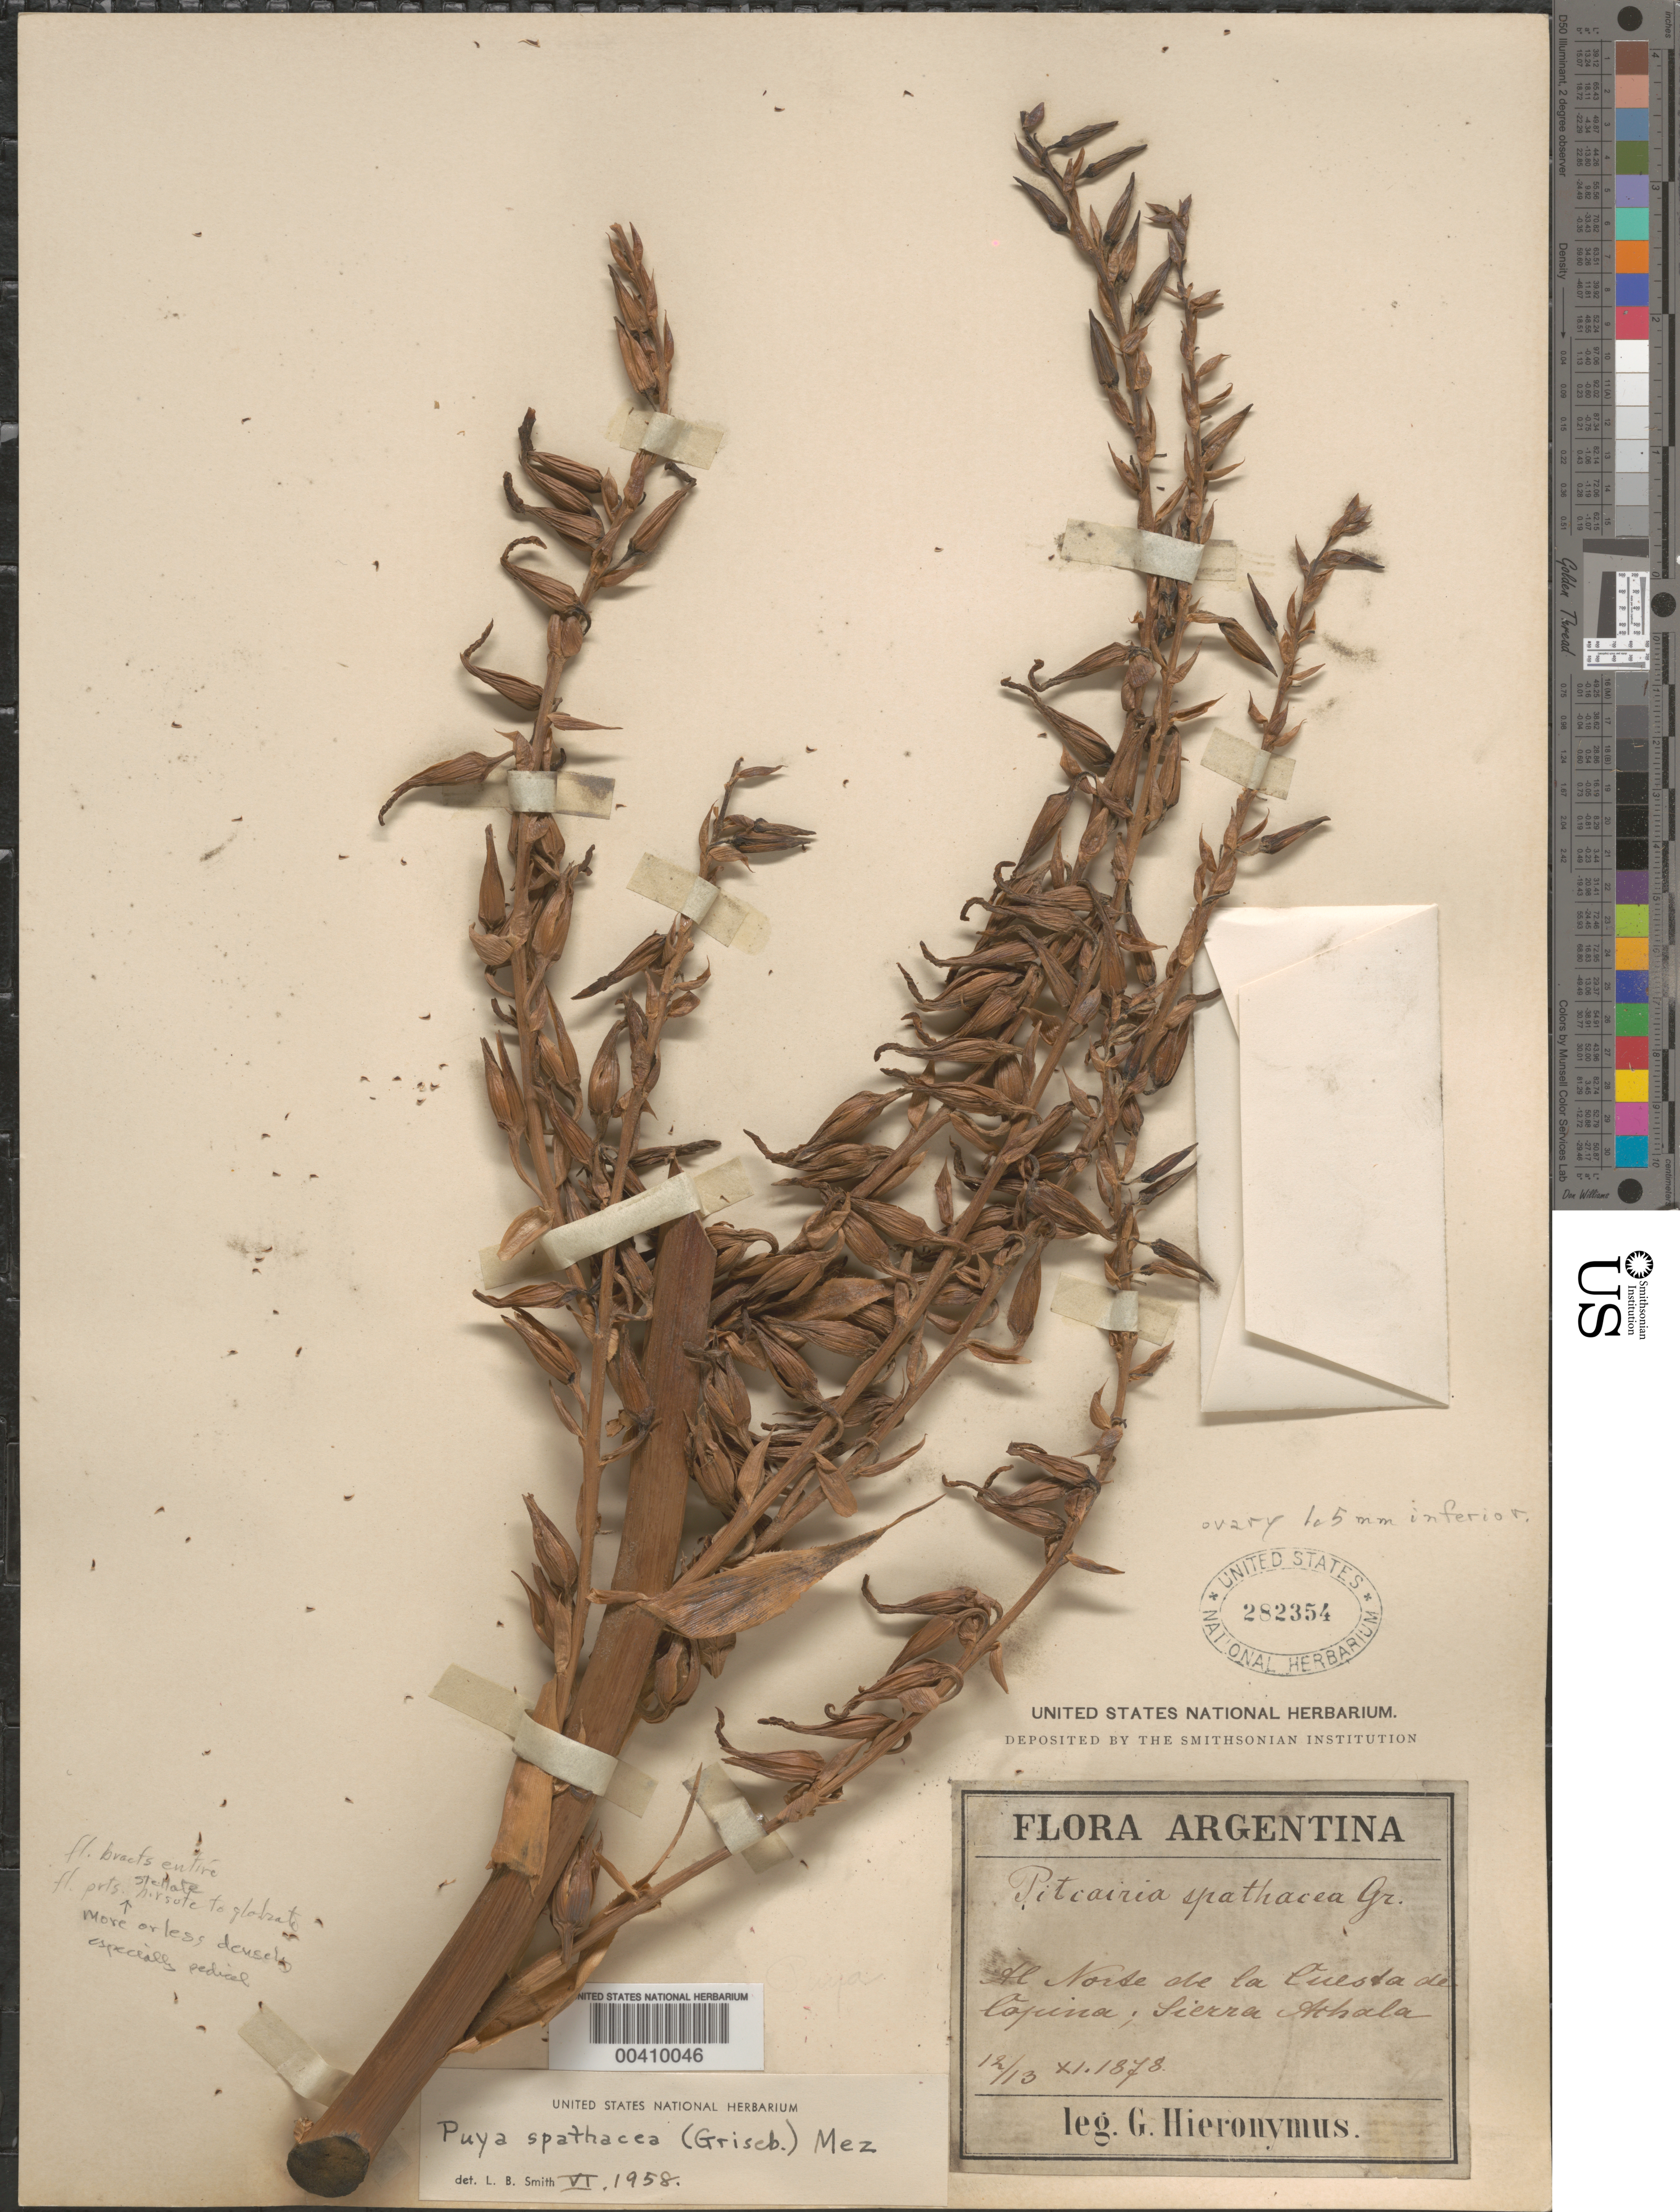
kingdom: Plantae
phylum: Tracheophyta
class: Liliopsida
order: Poales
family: Bromeliaceae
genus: Puya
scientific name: Puya spathacea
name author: (Griseb.) Mez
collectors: G. H. Hieronymus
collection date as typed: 12 Nov 1878 to 13 Nov 1878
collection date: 1878-11-12/1878-11-13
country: Argentina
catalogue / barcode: US 282354